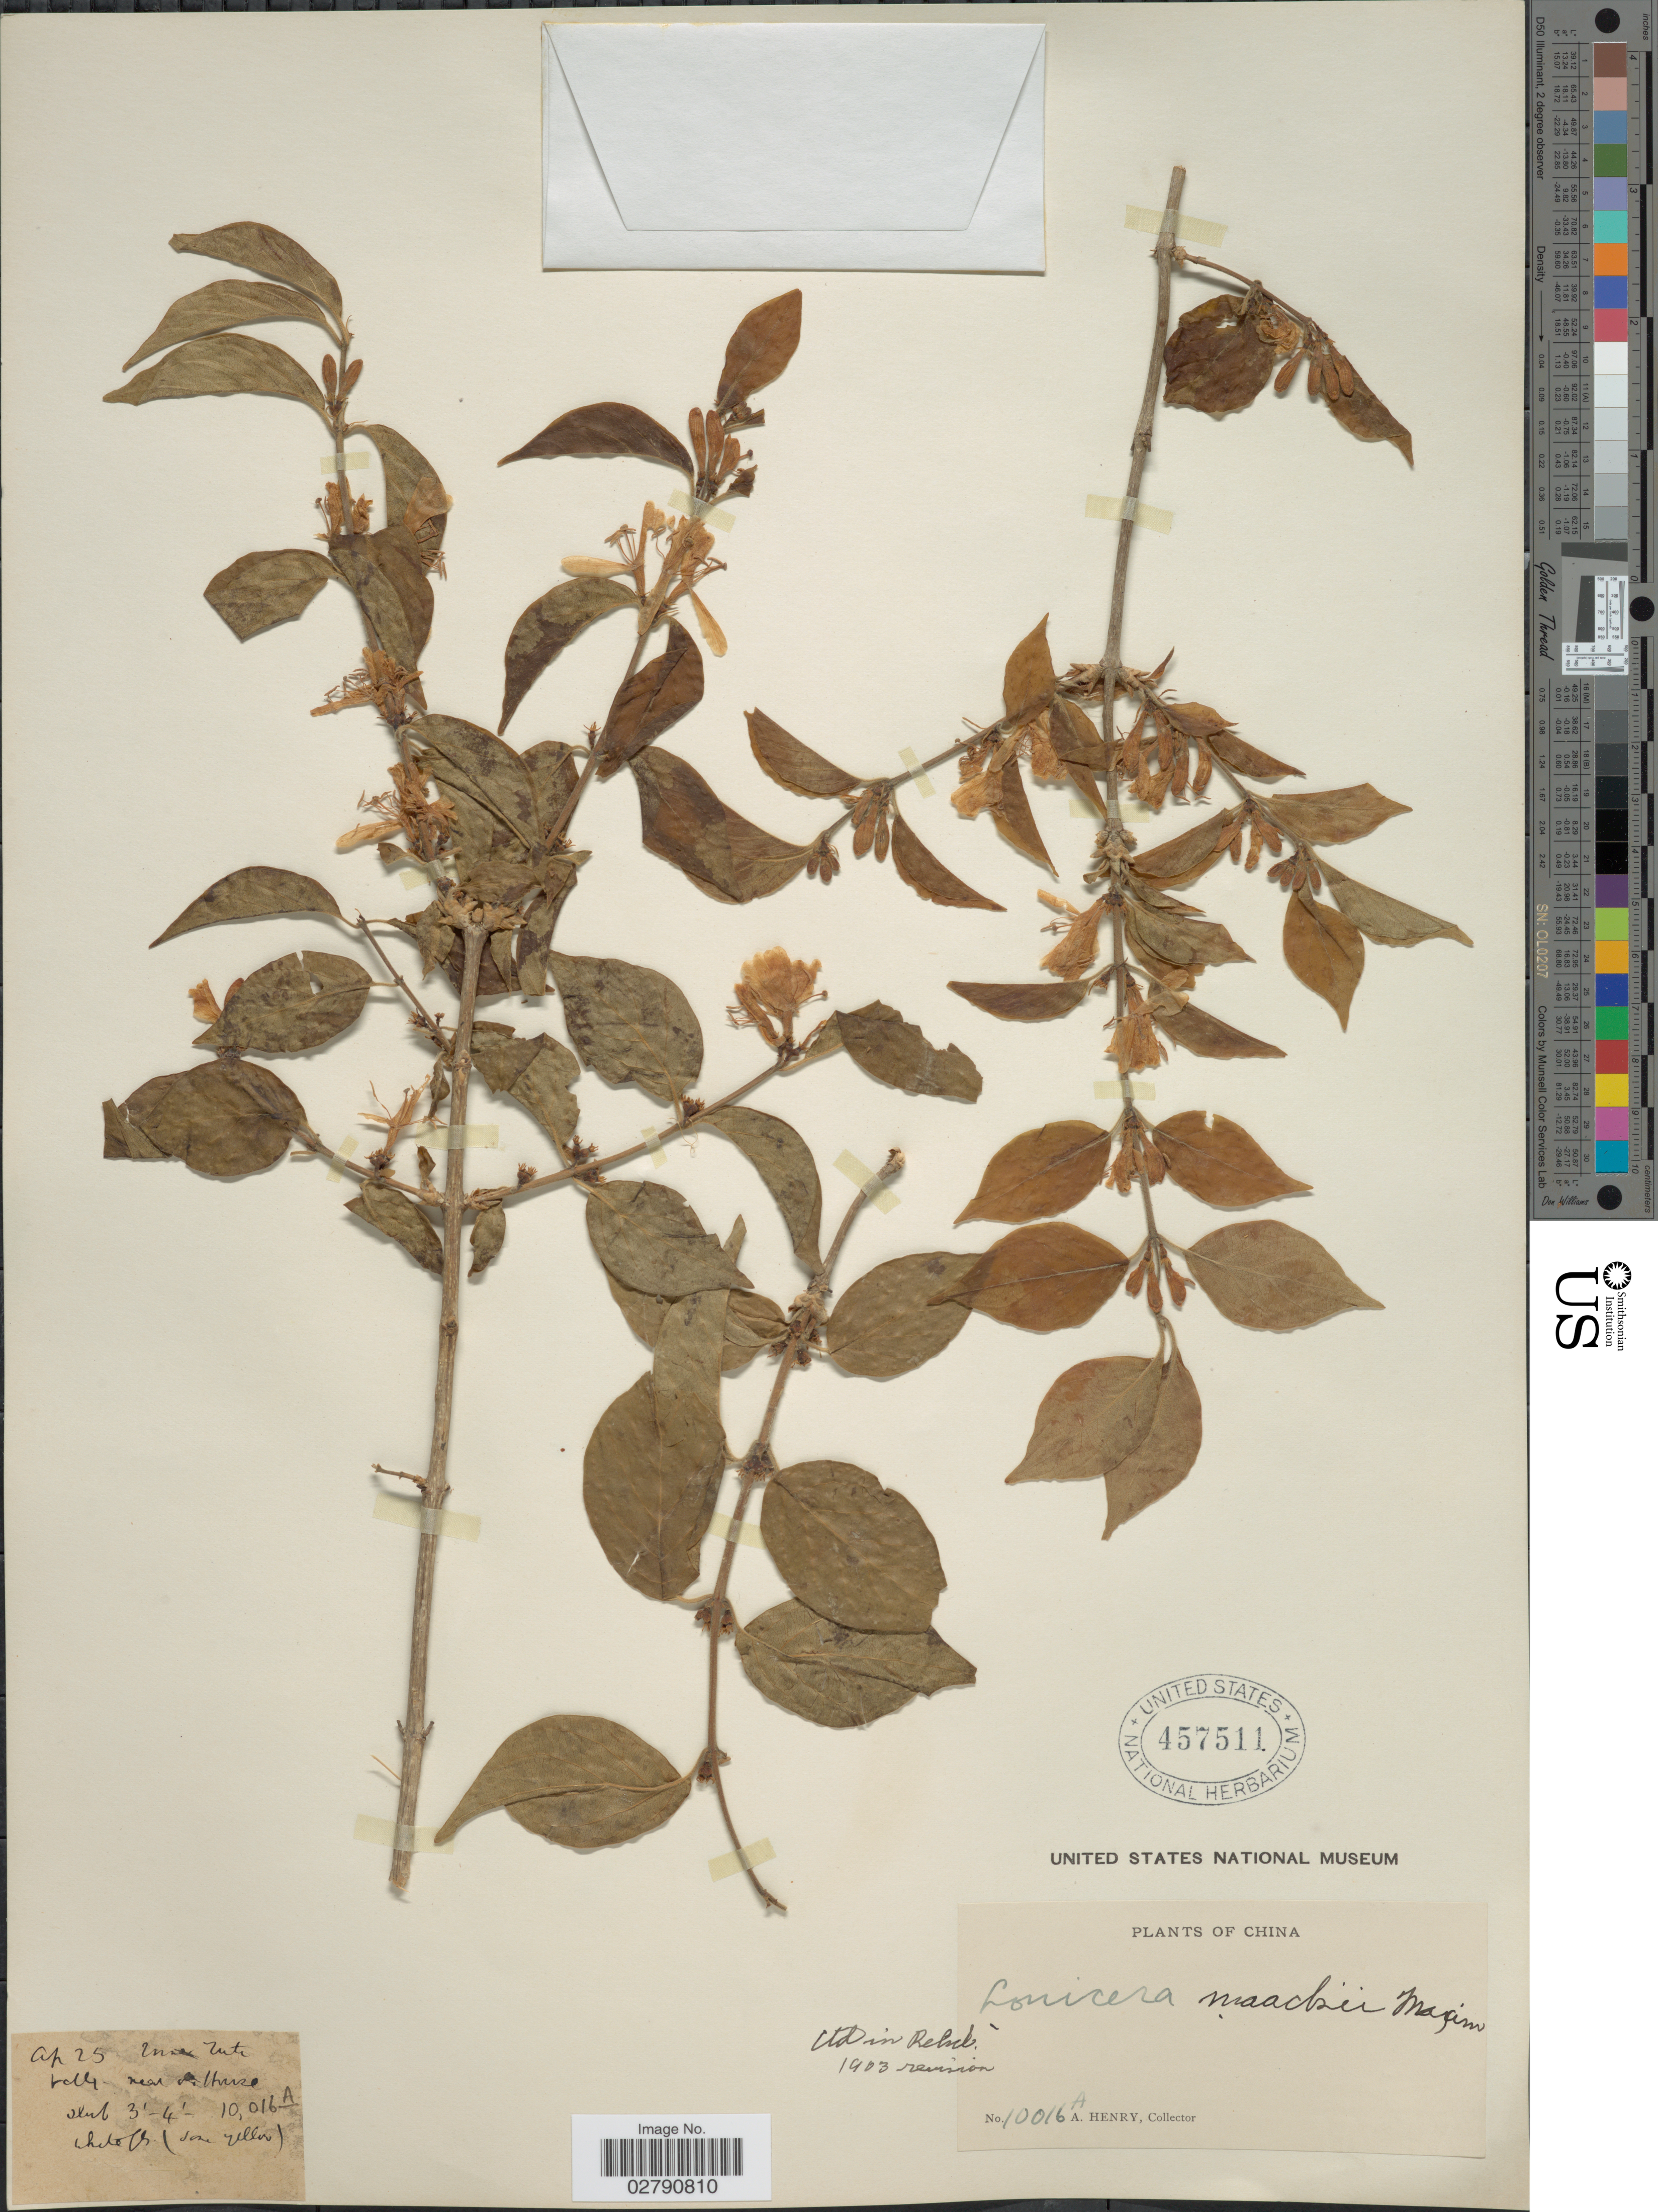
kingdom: Plantae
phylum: Tracheophyta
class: Magnoliopsida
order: Dipsacales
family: Caprifoliaceae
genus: Lonicera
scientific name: Lonicera maackii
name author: (Rupr.) Maxim.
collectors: A. Henry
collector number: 10016 A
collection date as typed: Transcribed d/m/y: /4/25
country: China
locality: Inner Tuti valley - near Li house.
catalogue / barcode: US 457511